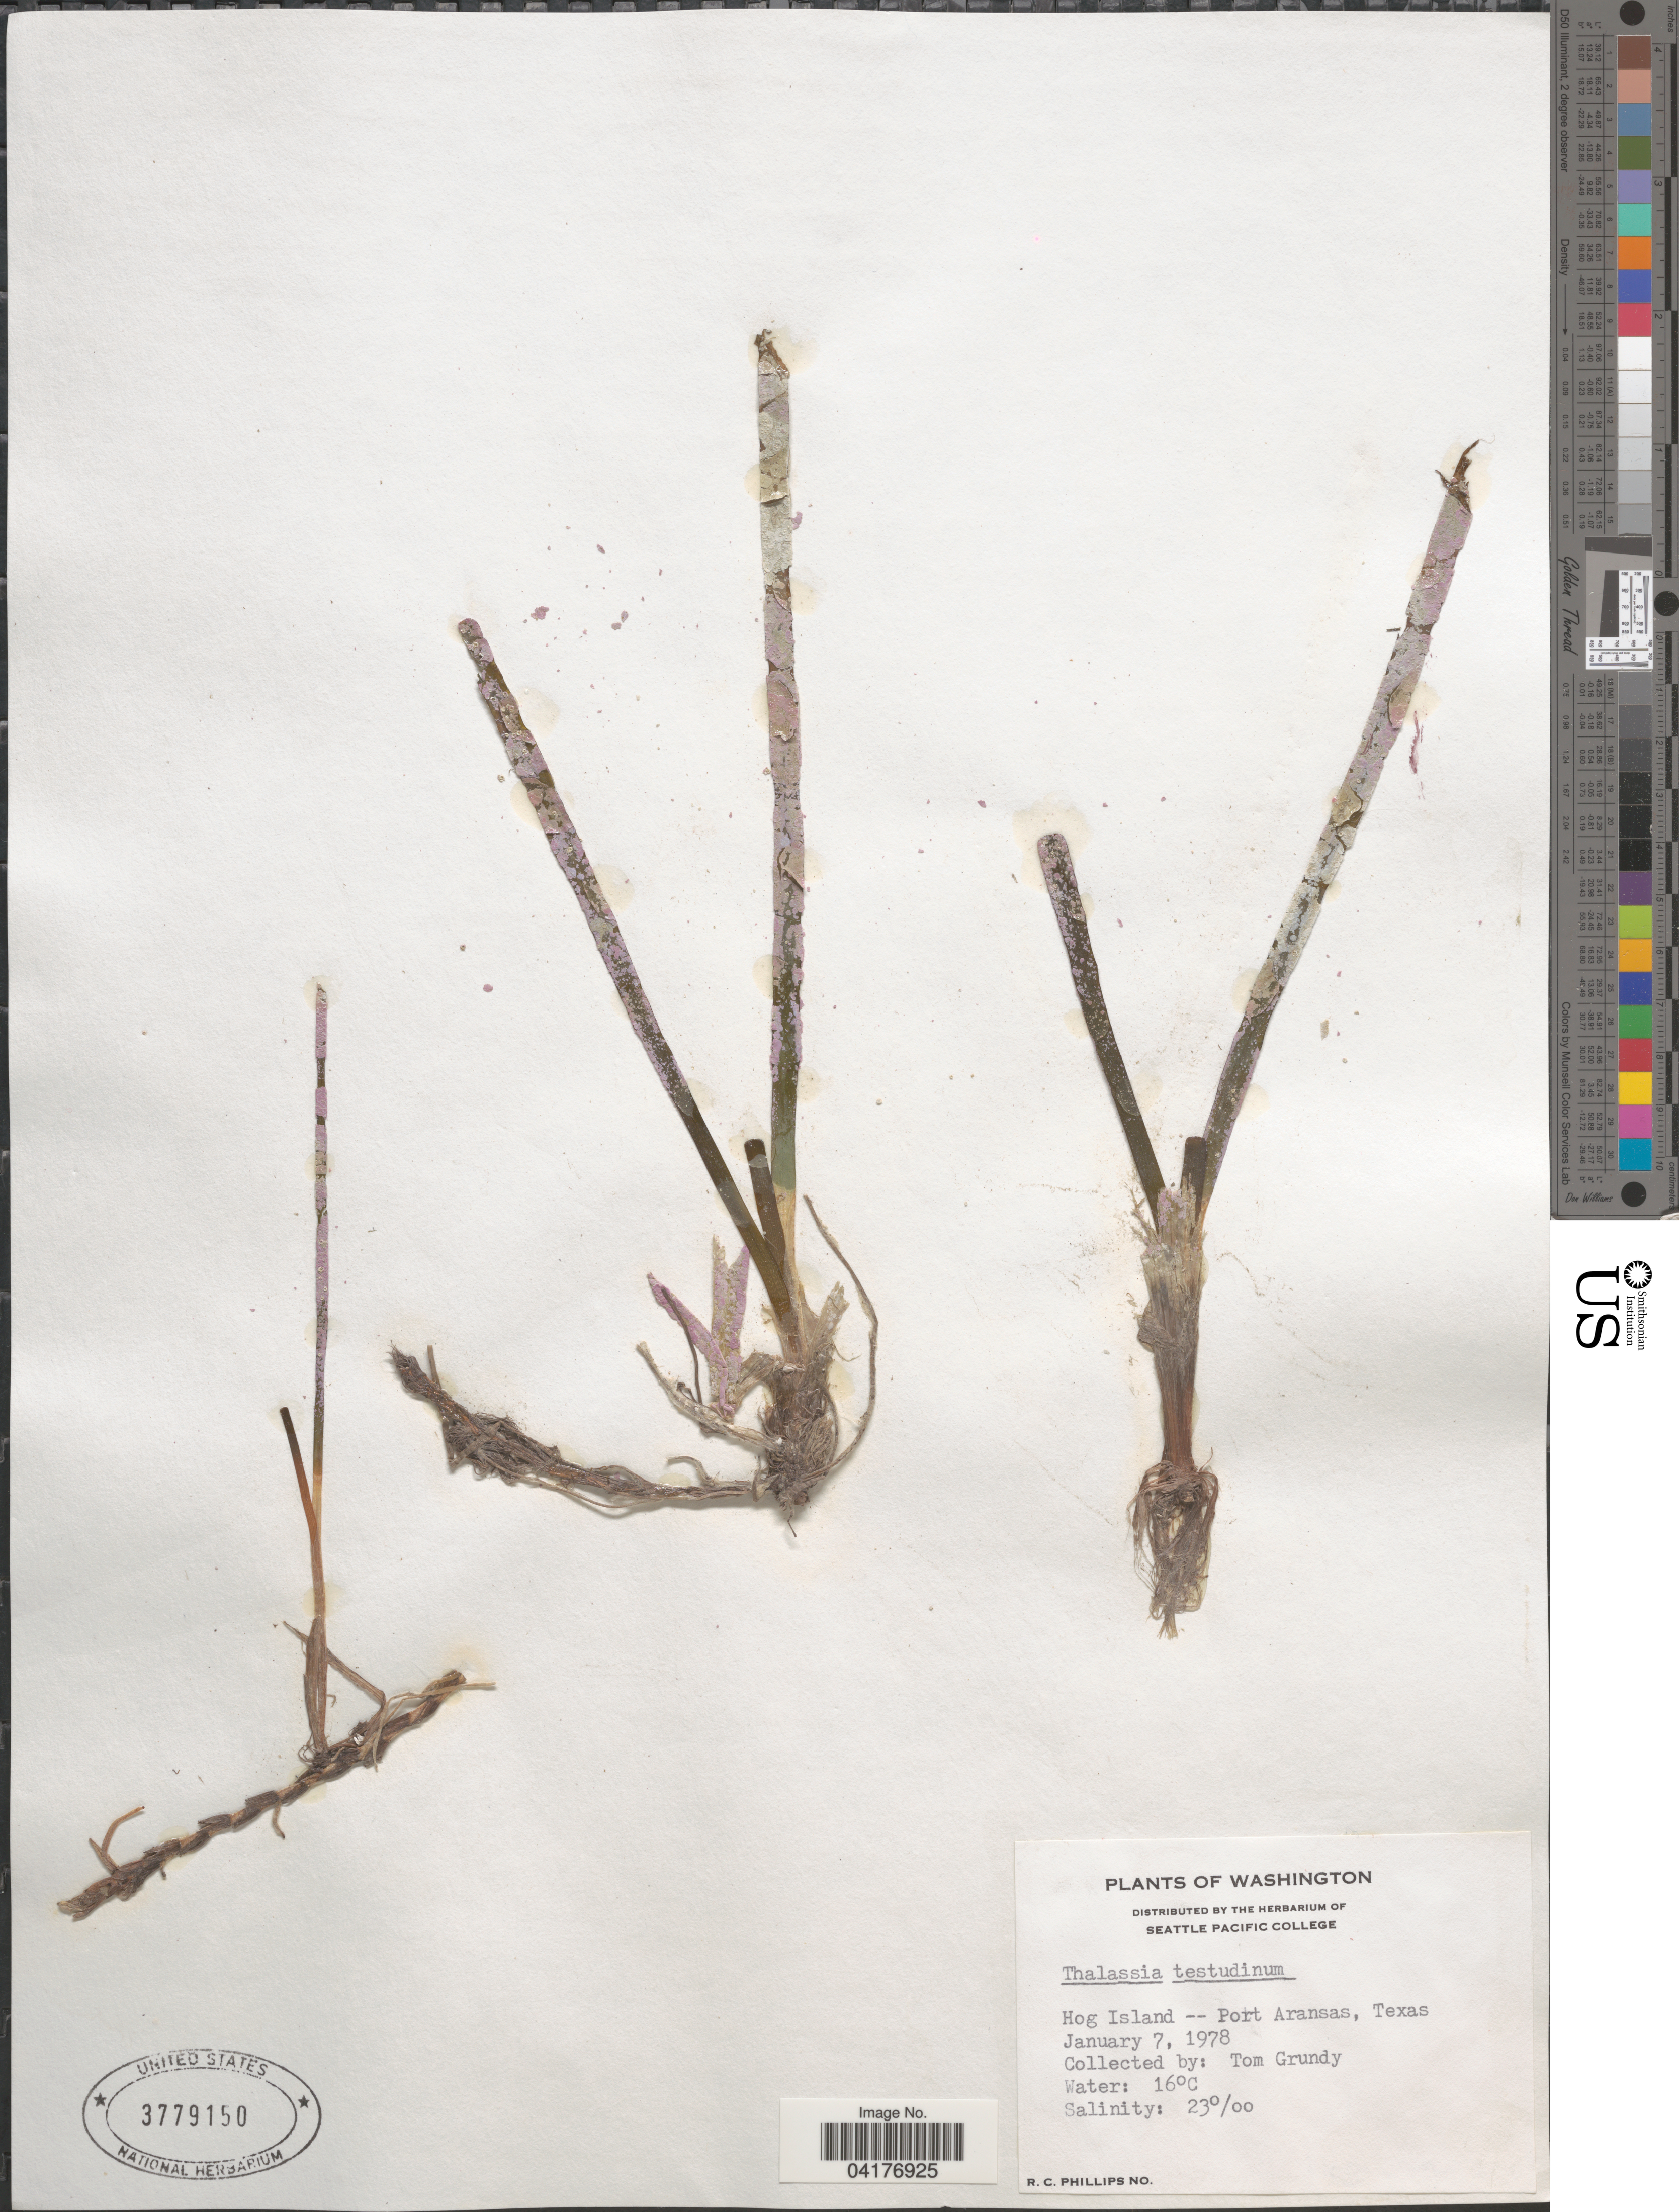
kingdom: Plantae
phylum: Tracheophyta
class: Liliopsida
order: Alismatales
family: Hydrocharitaceae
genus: Thalassia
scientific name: Thalassia testudinum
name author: Banks & Sol. ex K.D. Koenig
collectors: T. Grundy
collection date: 1978-01-07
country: United States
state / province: Texas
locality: Hog Island -- Port Aransas.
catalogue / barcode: US 3779150